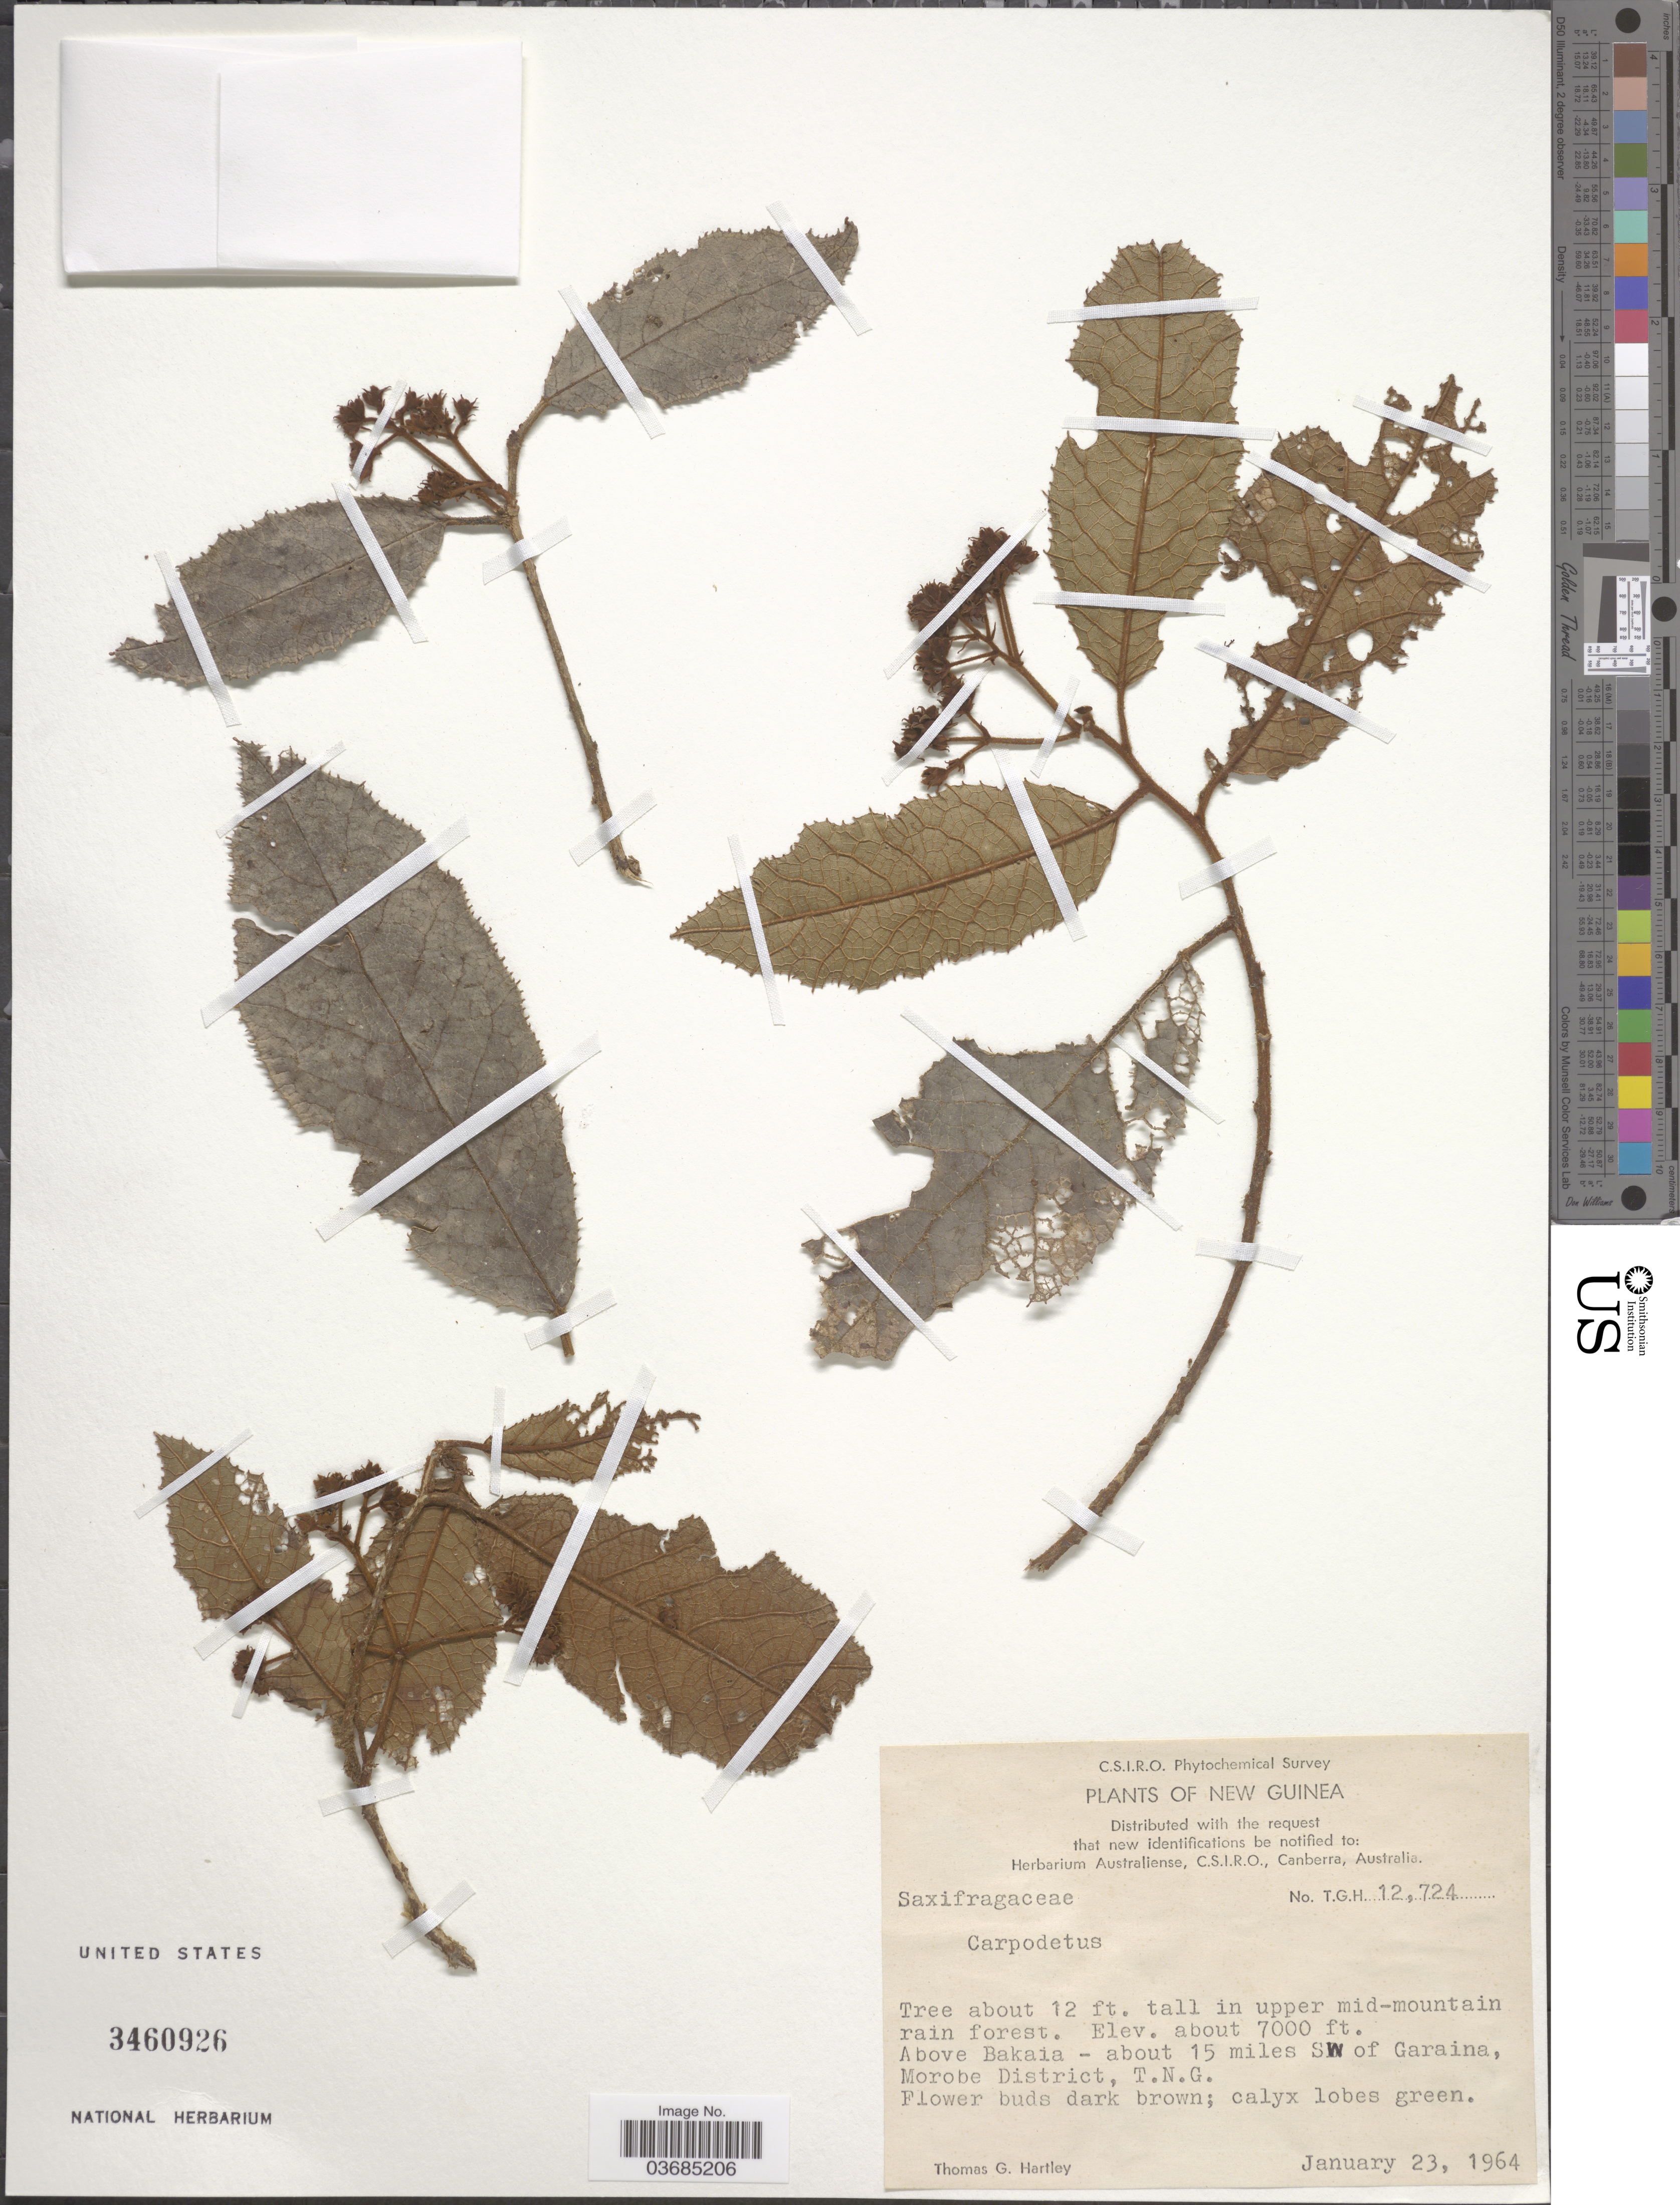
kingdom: Plantae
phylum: Tracheophyta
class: Magnoliopsida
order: Asterales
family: Rousseaceae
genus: Carpodetus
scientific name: Carpodetus sp.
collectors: T. G. Hartley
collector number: T.G.H. 12724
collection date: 1964-01-23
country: Papua New Guinea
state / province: Morobe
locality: C.S.I.R.O. Phytochemical Survey. New Guinea. Above Bakaia - about 15 miles SW of Garaina, Morobe District, T.N.G.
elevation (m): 2134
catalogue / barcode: US 3460926